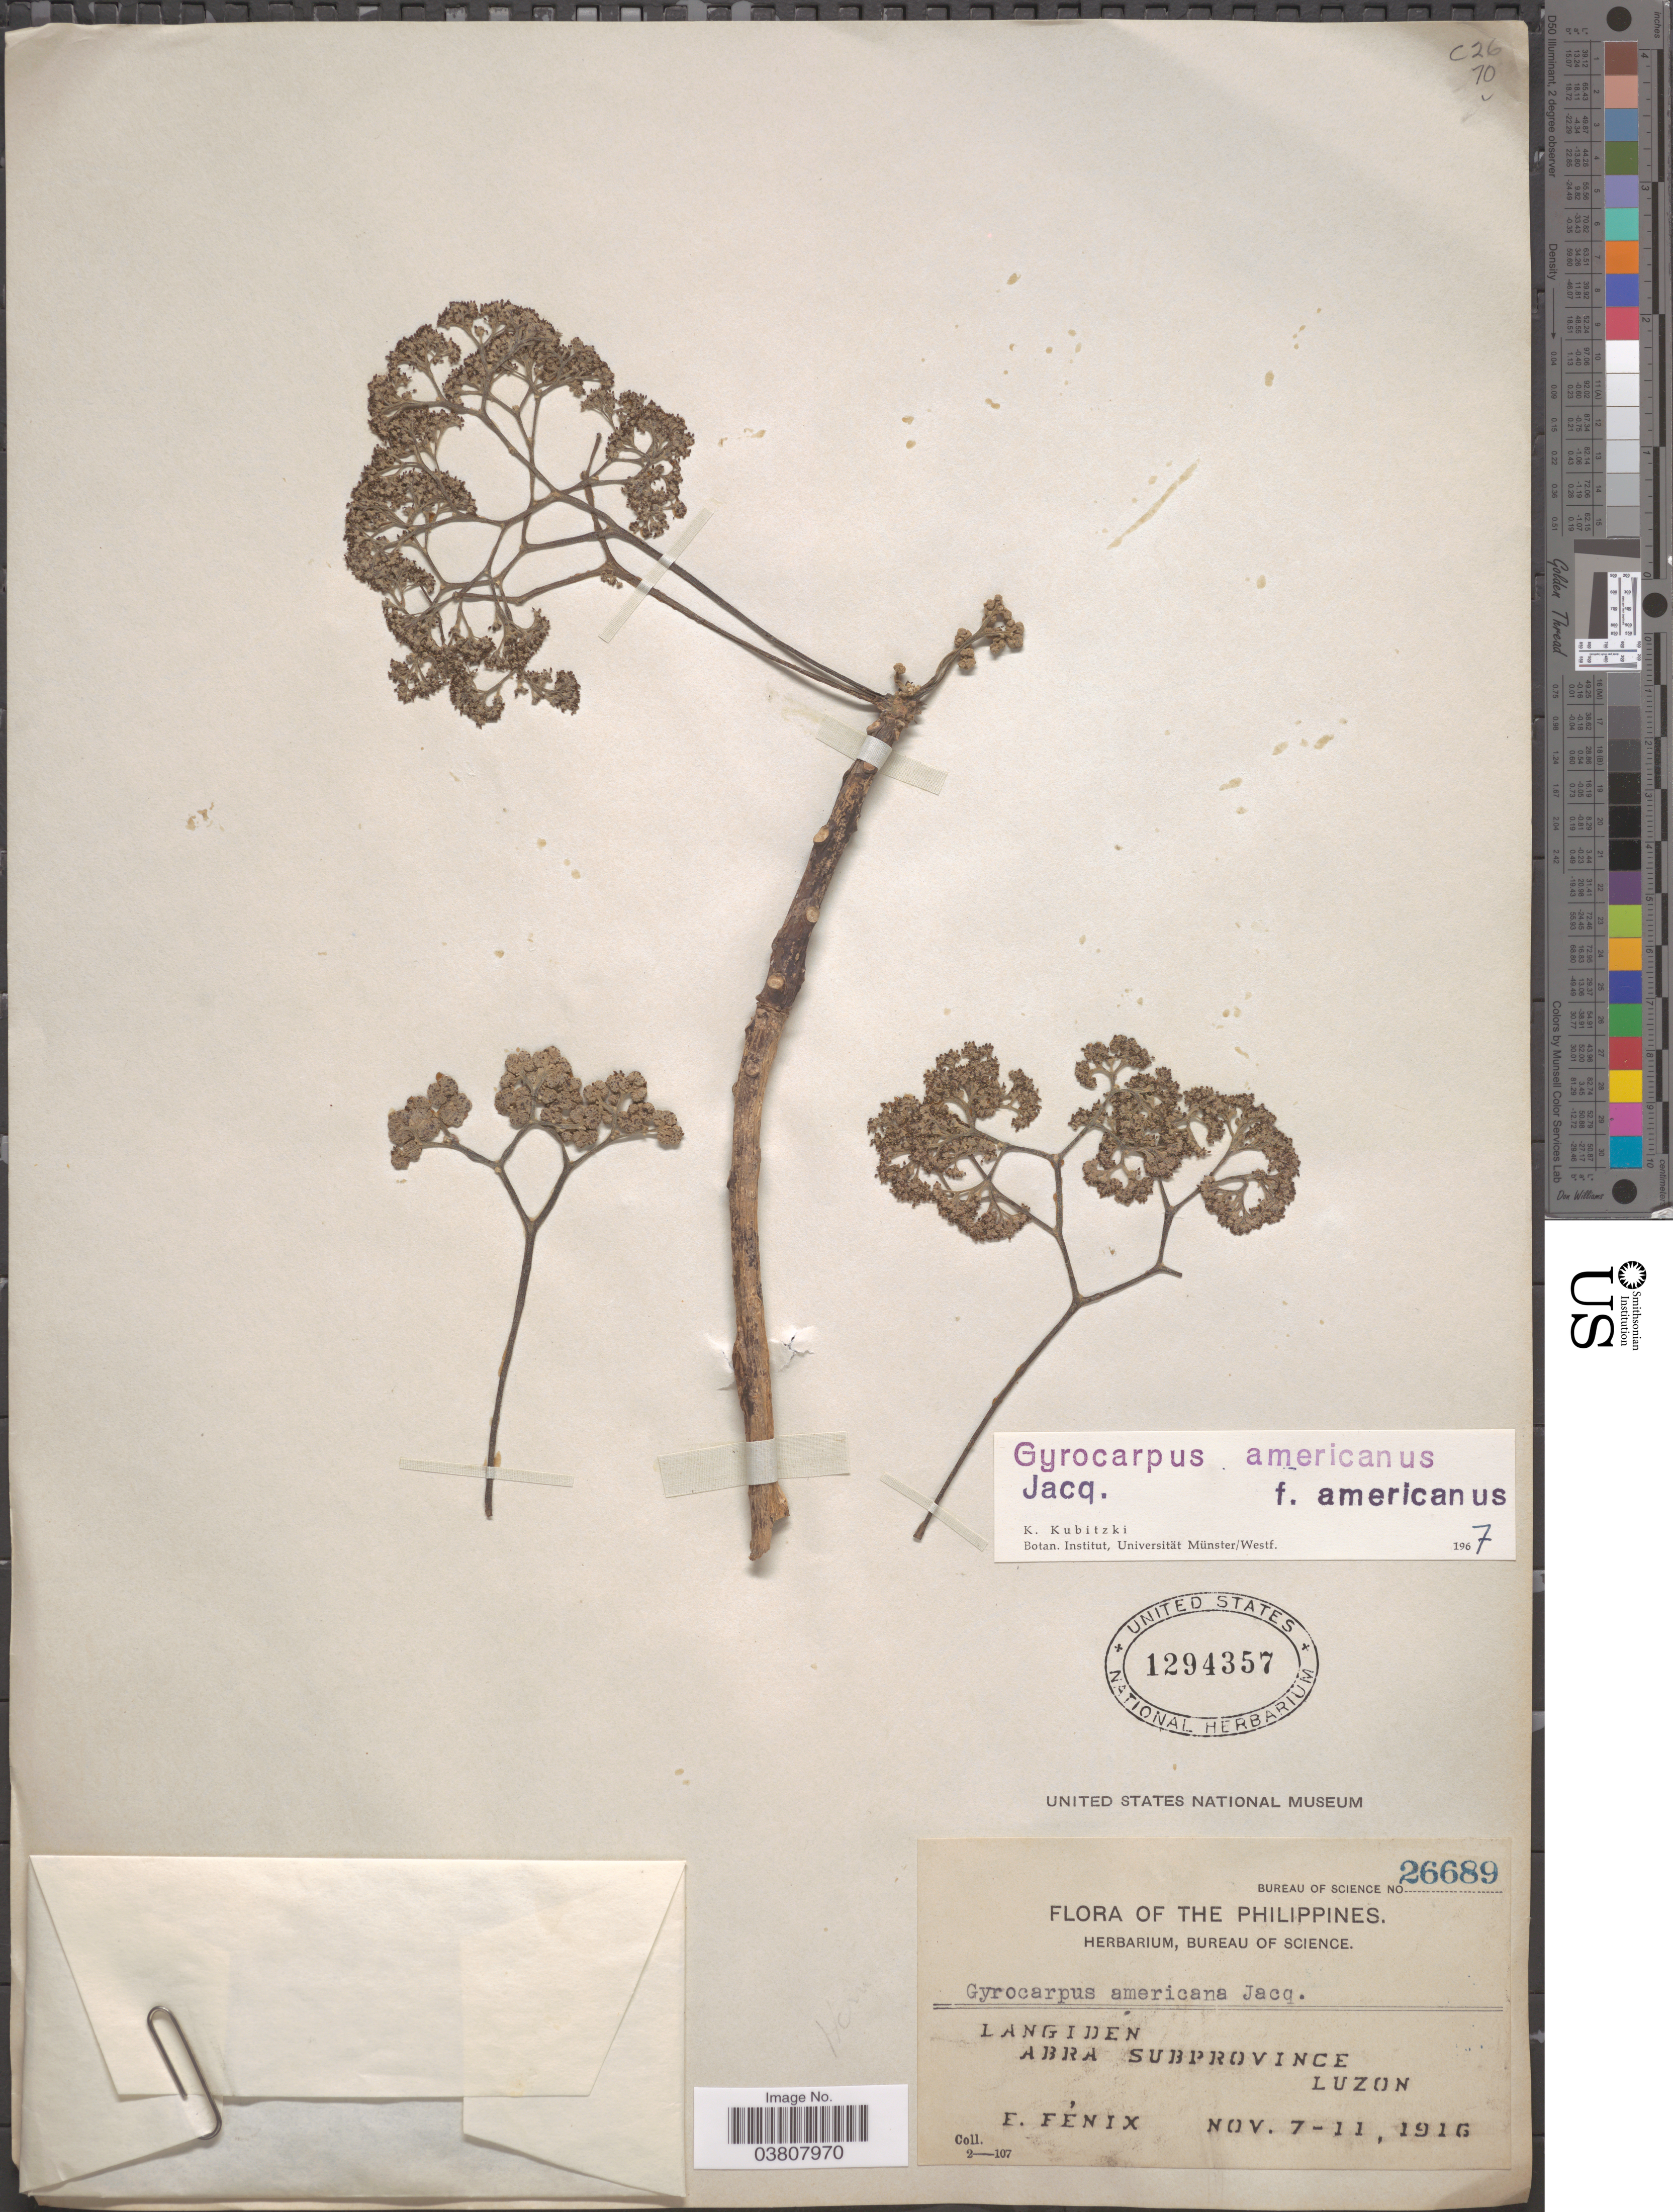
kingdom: Plantae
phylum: Tracheophyta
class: Magnoliopsida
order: Laurales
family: Hernandiaceae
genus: Gyrocarpus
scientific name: Gyrocarpus americanus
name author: Jacq.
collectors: E. Fénix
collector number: Bureau of Science 26689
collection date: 1916-11-11/1916-12-07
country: Philippines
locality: Langiden. Abra Subprovince. Luzon.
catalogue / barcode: US 1294357